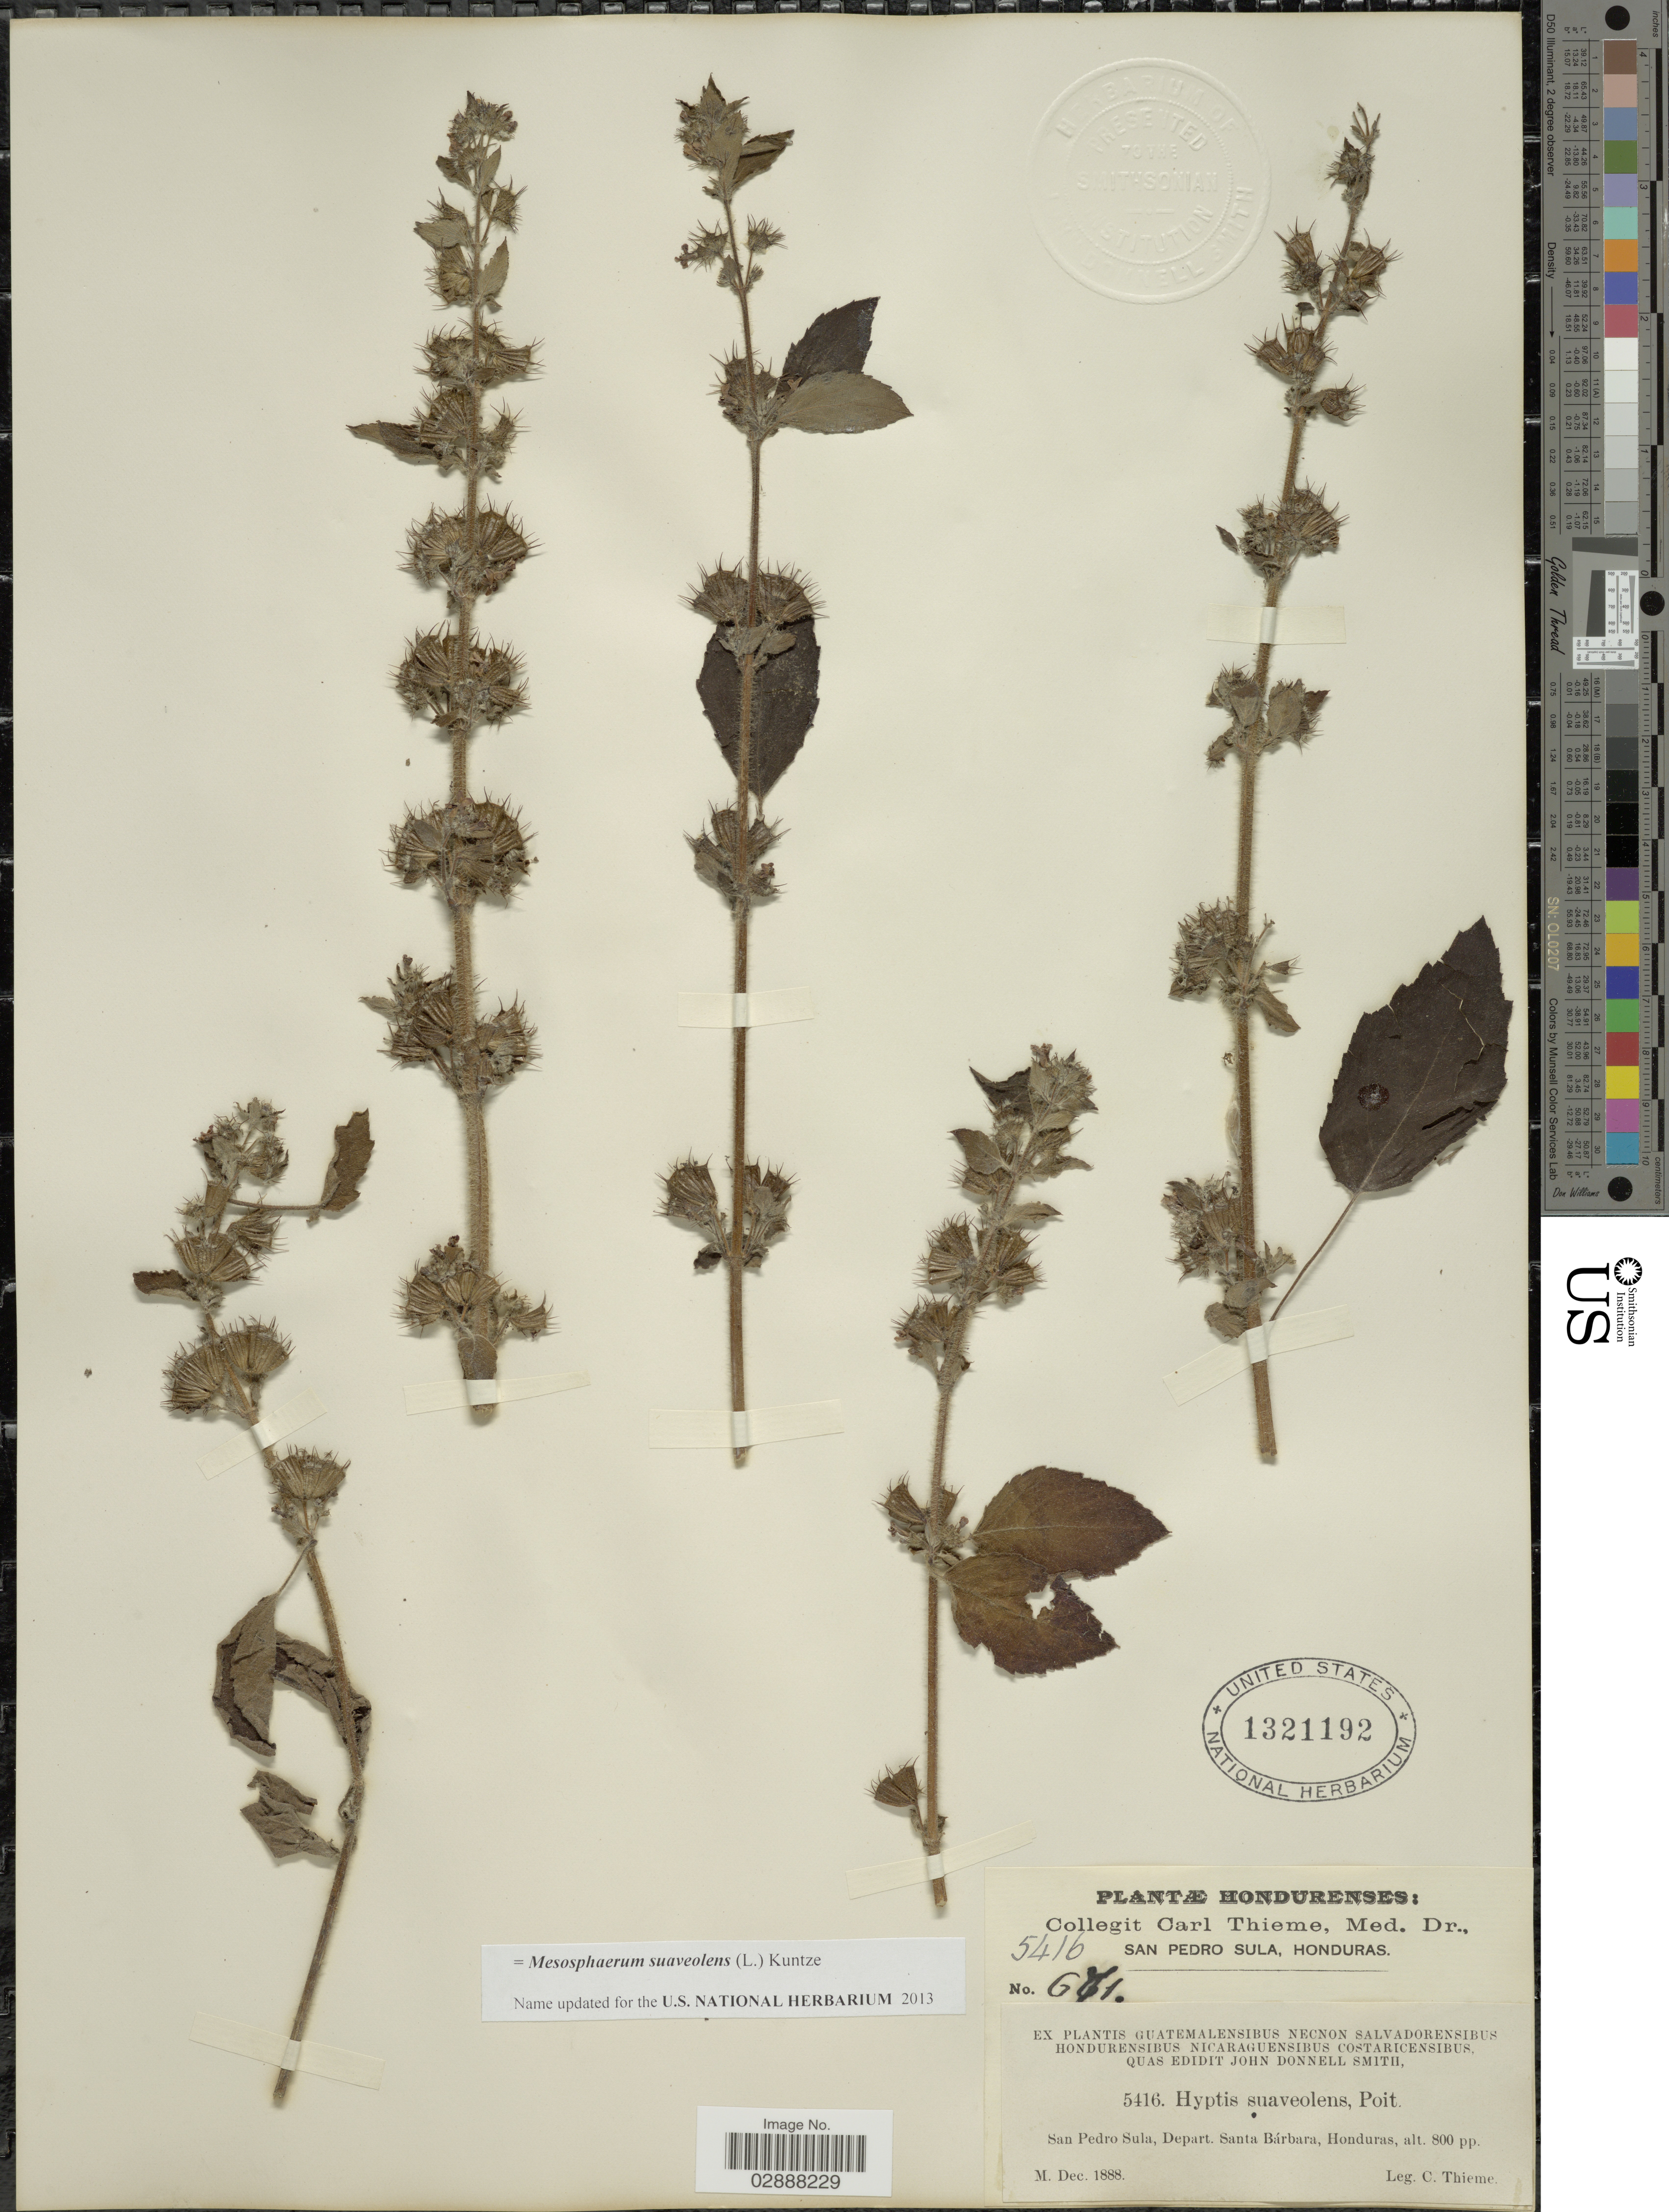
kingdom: Plantae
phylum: Tracheophyta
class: Magnoliopsida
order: Lamiales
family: Lamiaceae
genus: Mesosphaerum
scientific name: Mesosphaerum suaveolens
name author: (L.) Kuntze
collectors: C. Thieme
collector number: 5416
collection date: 1888-12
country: Honduras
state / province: Santa Bárbara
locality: San Pedro Sula, Depart. Santa Bárbara.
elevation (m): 244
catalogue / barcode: US 1321192